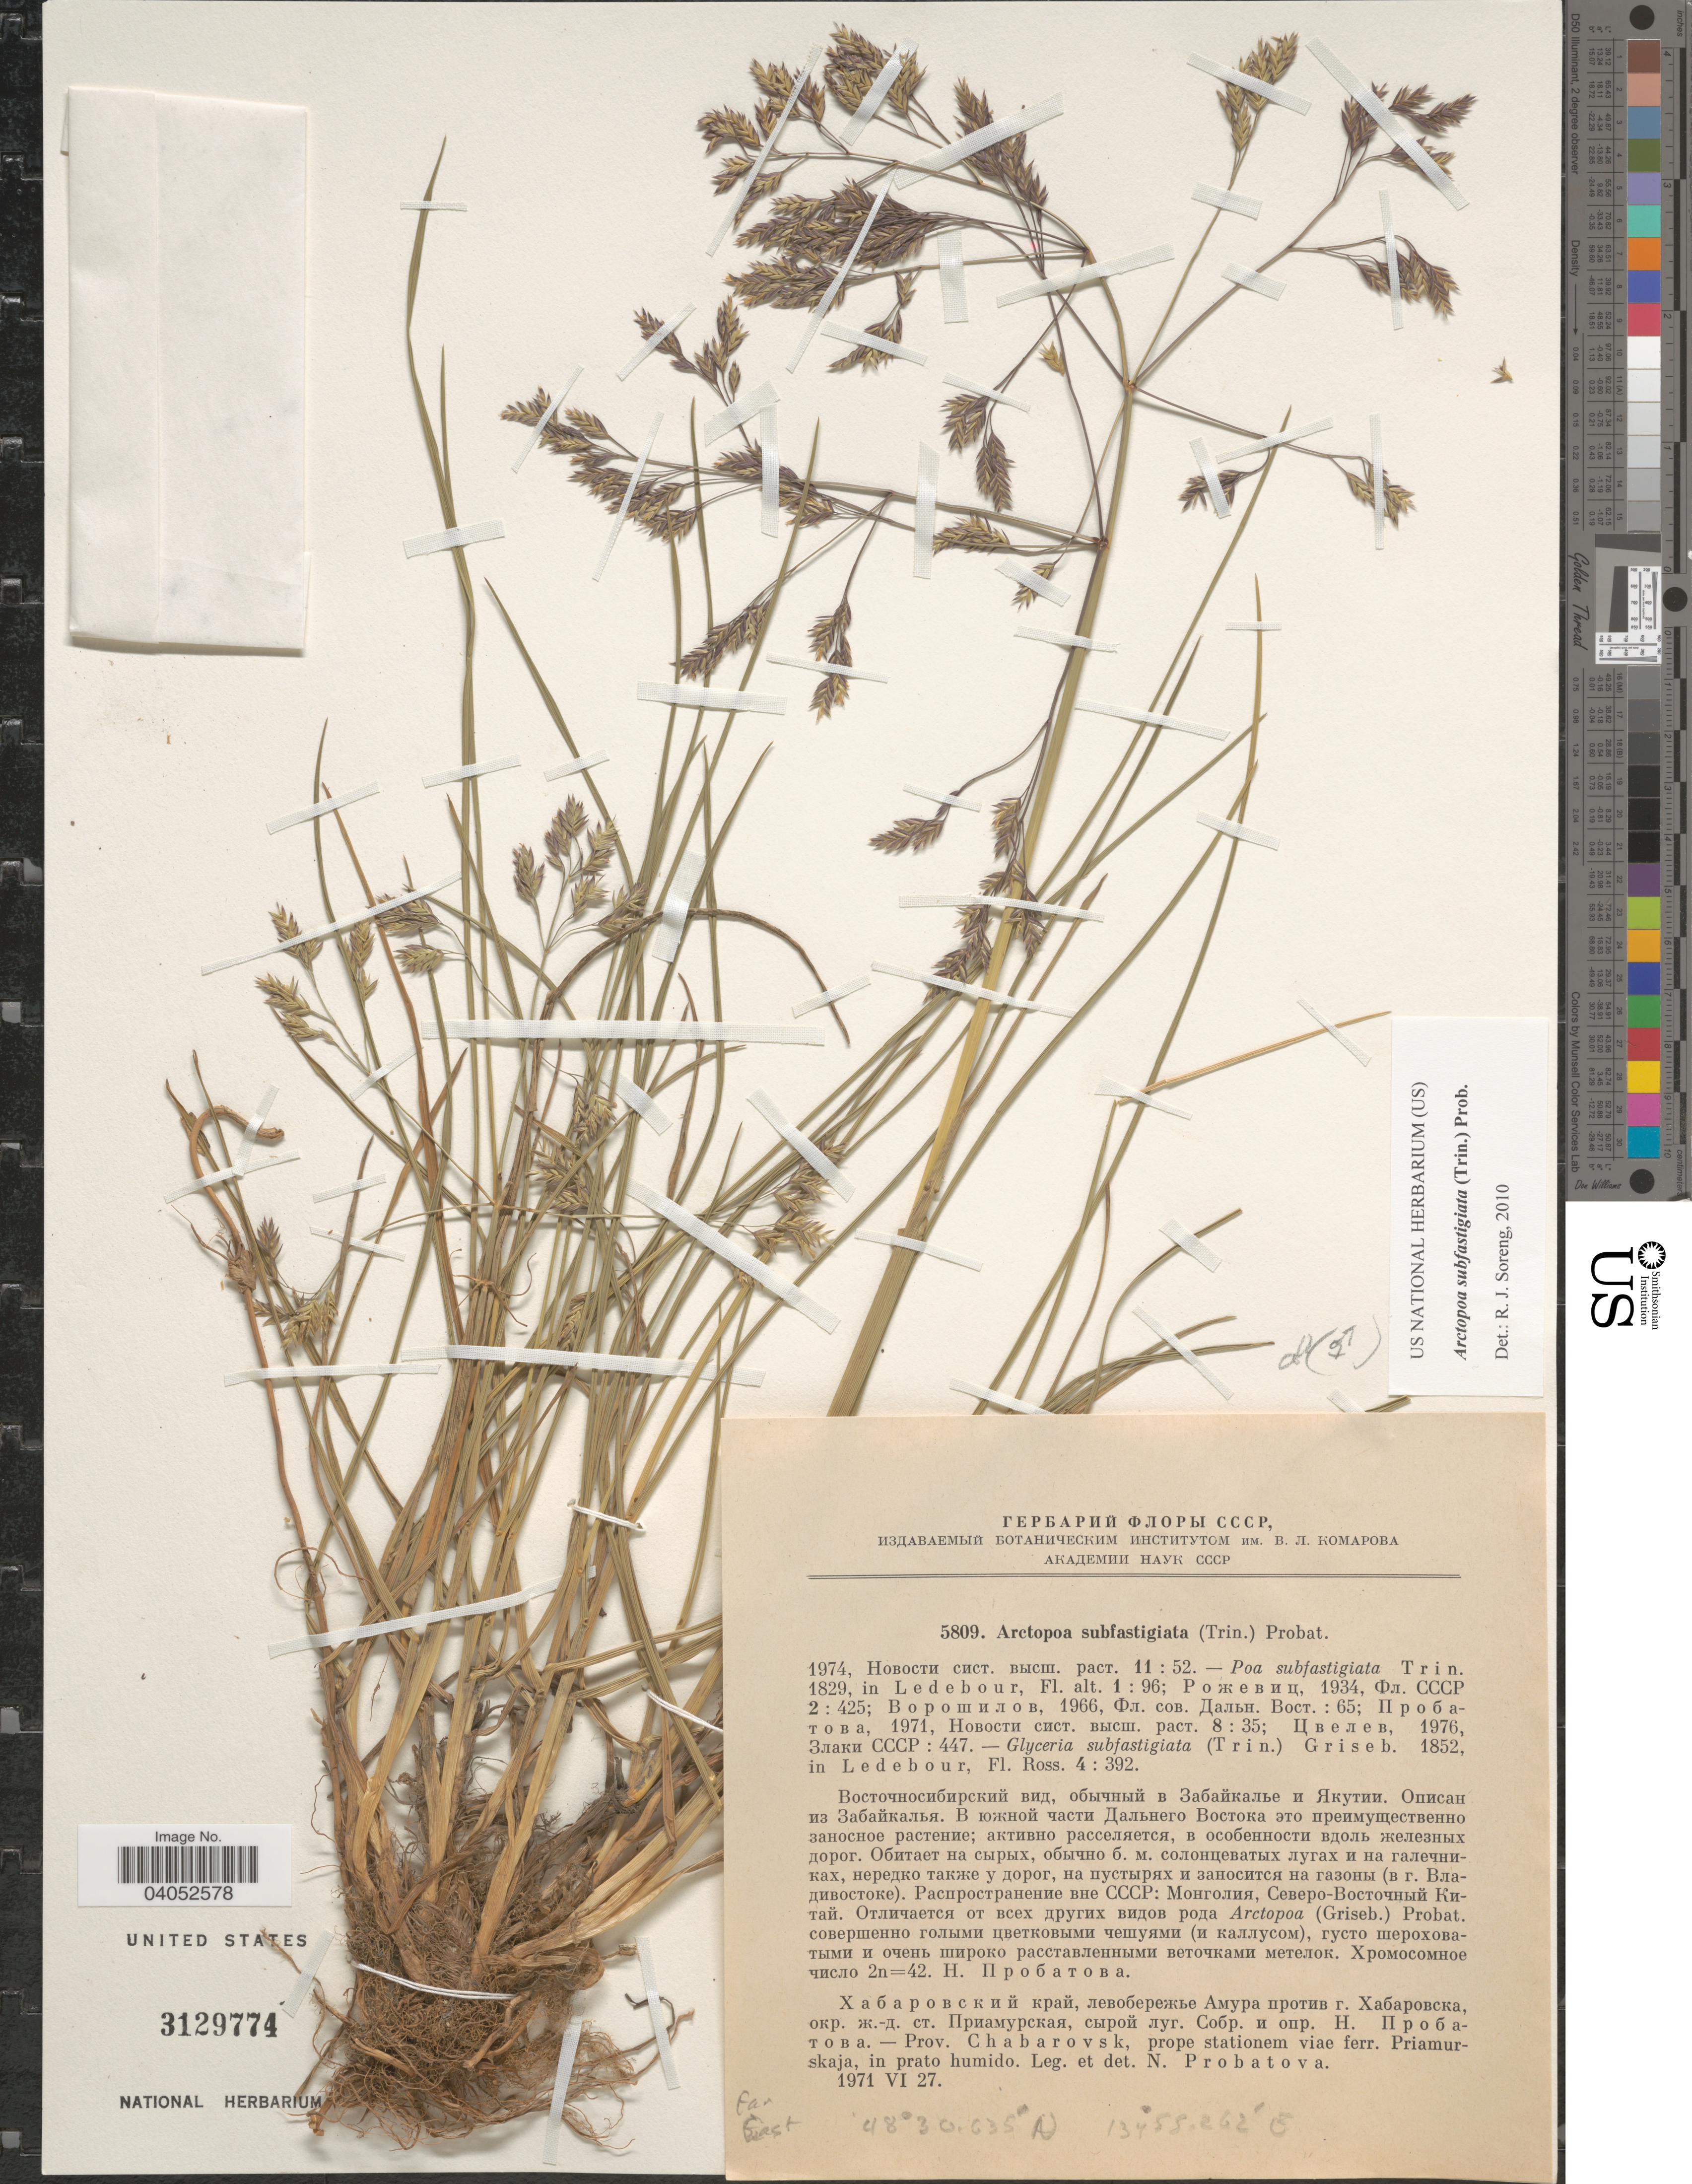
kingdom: Plantae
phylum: Tracheophyta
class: Liliopsida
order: Poales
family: Poaceae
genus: Arctopoa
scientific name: Arctopoa subfastigiata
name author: (Trin.) Prob.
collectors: N. S. Probatova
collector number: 5809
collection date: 1971-06-27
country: Russian Federation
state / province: Khabarovsk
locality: Prov. Chabarovsk, prope stationem viae ferr. Priamurskaja, in prato humido.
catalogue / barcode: US 3129774